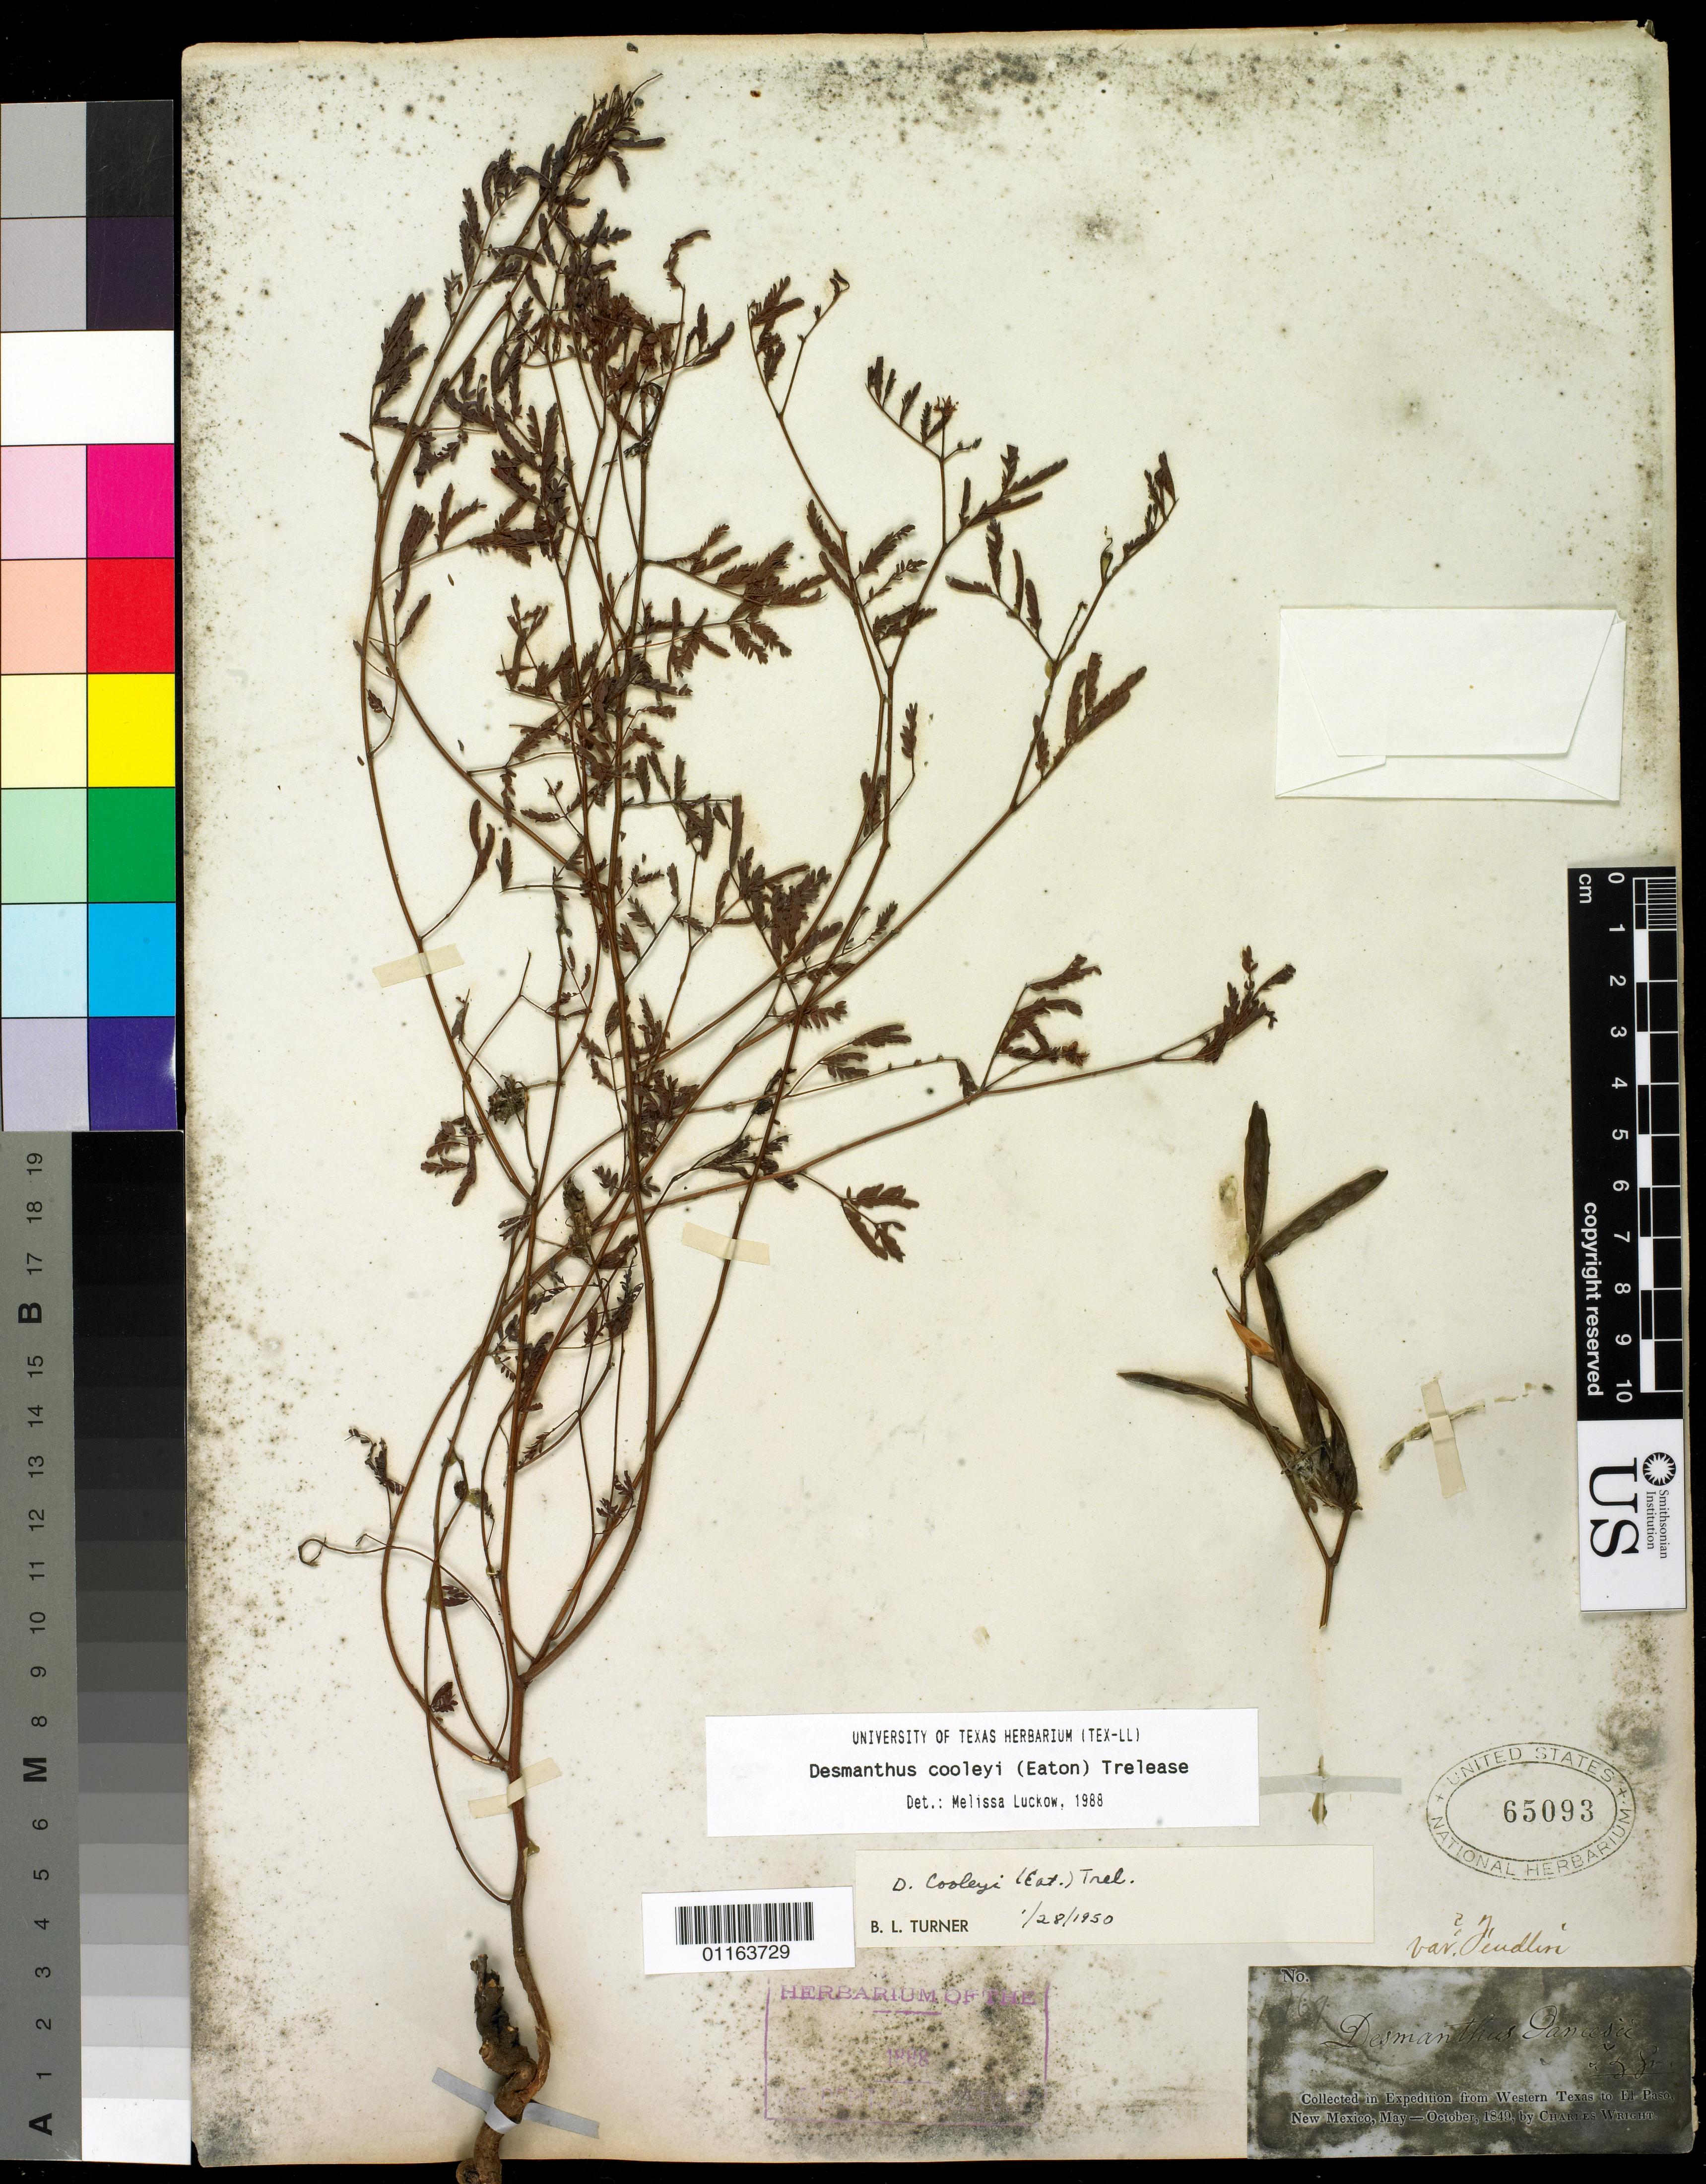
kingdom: Plantae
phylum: Tracheophyta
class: Magnoliopsida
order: Fabales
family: Fabaceae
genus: Desmanthus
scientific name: Desmanthus cooleyi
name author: (Eaton) Trel.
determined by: Luckow, M. A.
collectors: C. Wright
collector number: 169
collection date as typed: May 1849 to -- Oct 1849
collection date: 1849-05/1849-10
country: United States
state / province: New Mexico / Texas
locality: W Texas to El Paso, New Mexico.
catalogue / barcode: US 65093